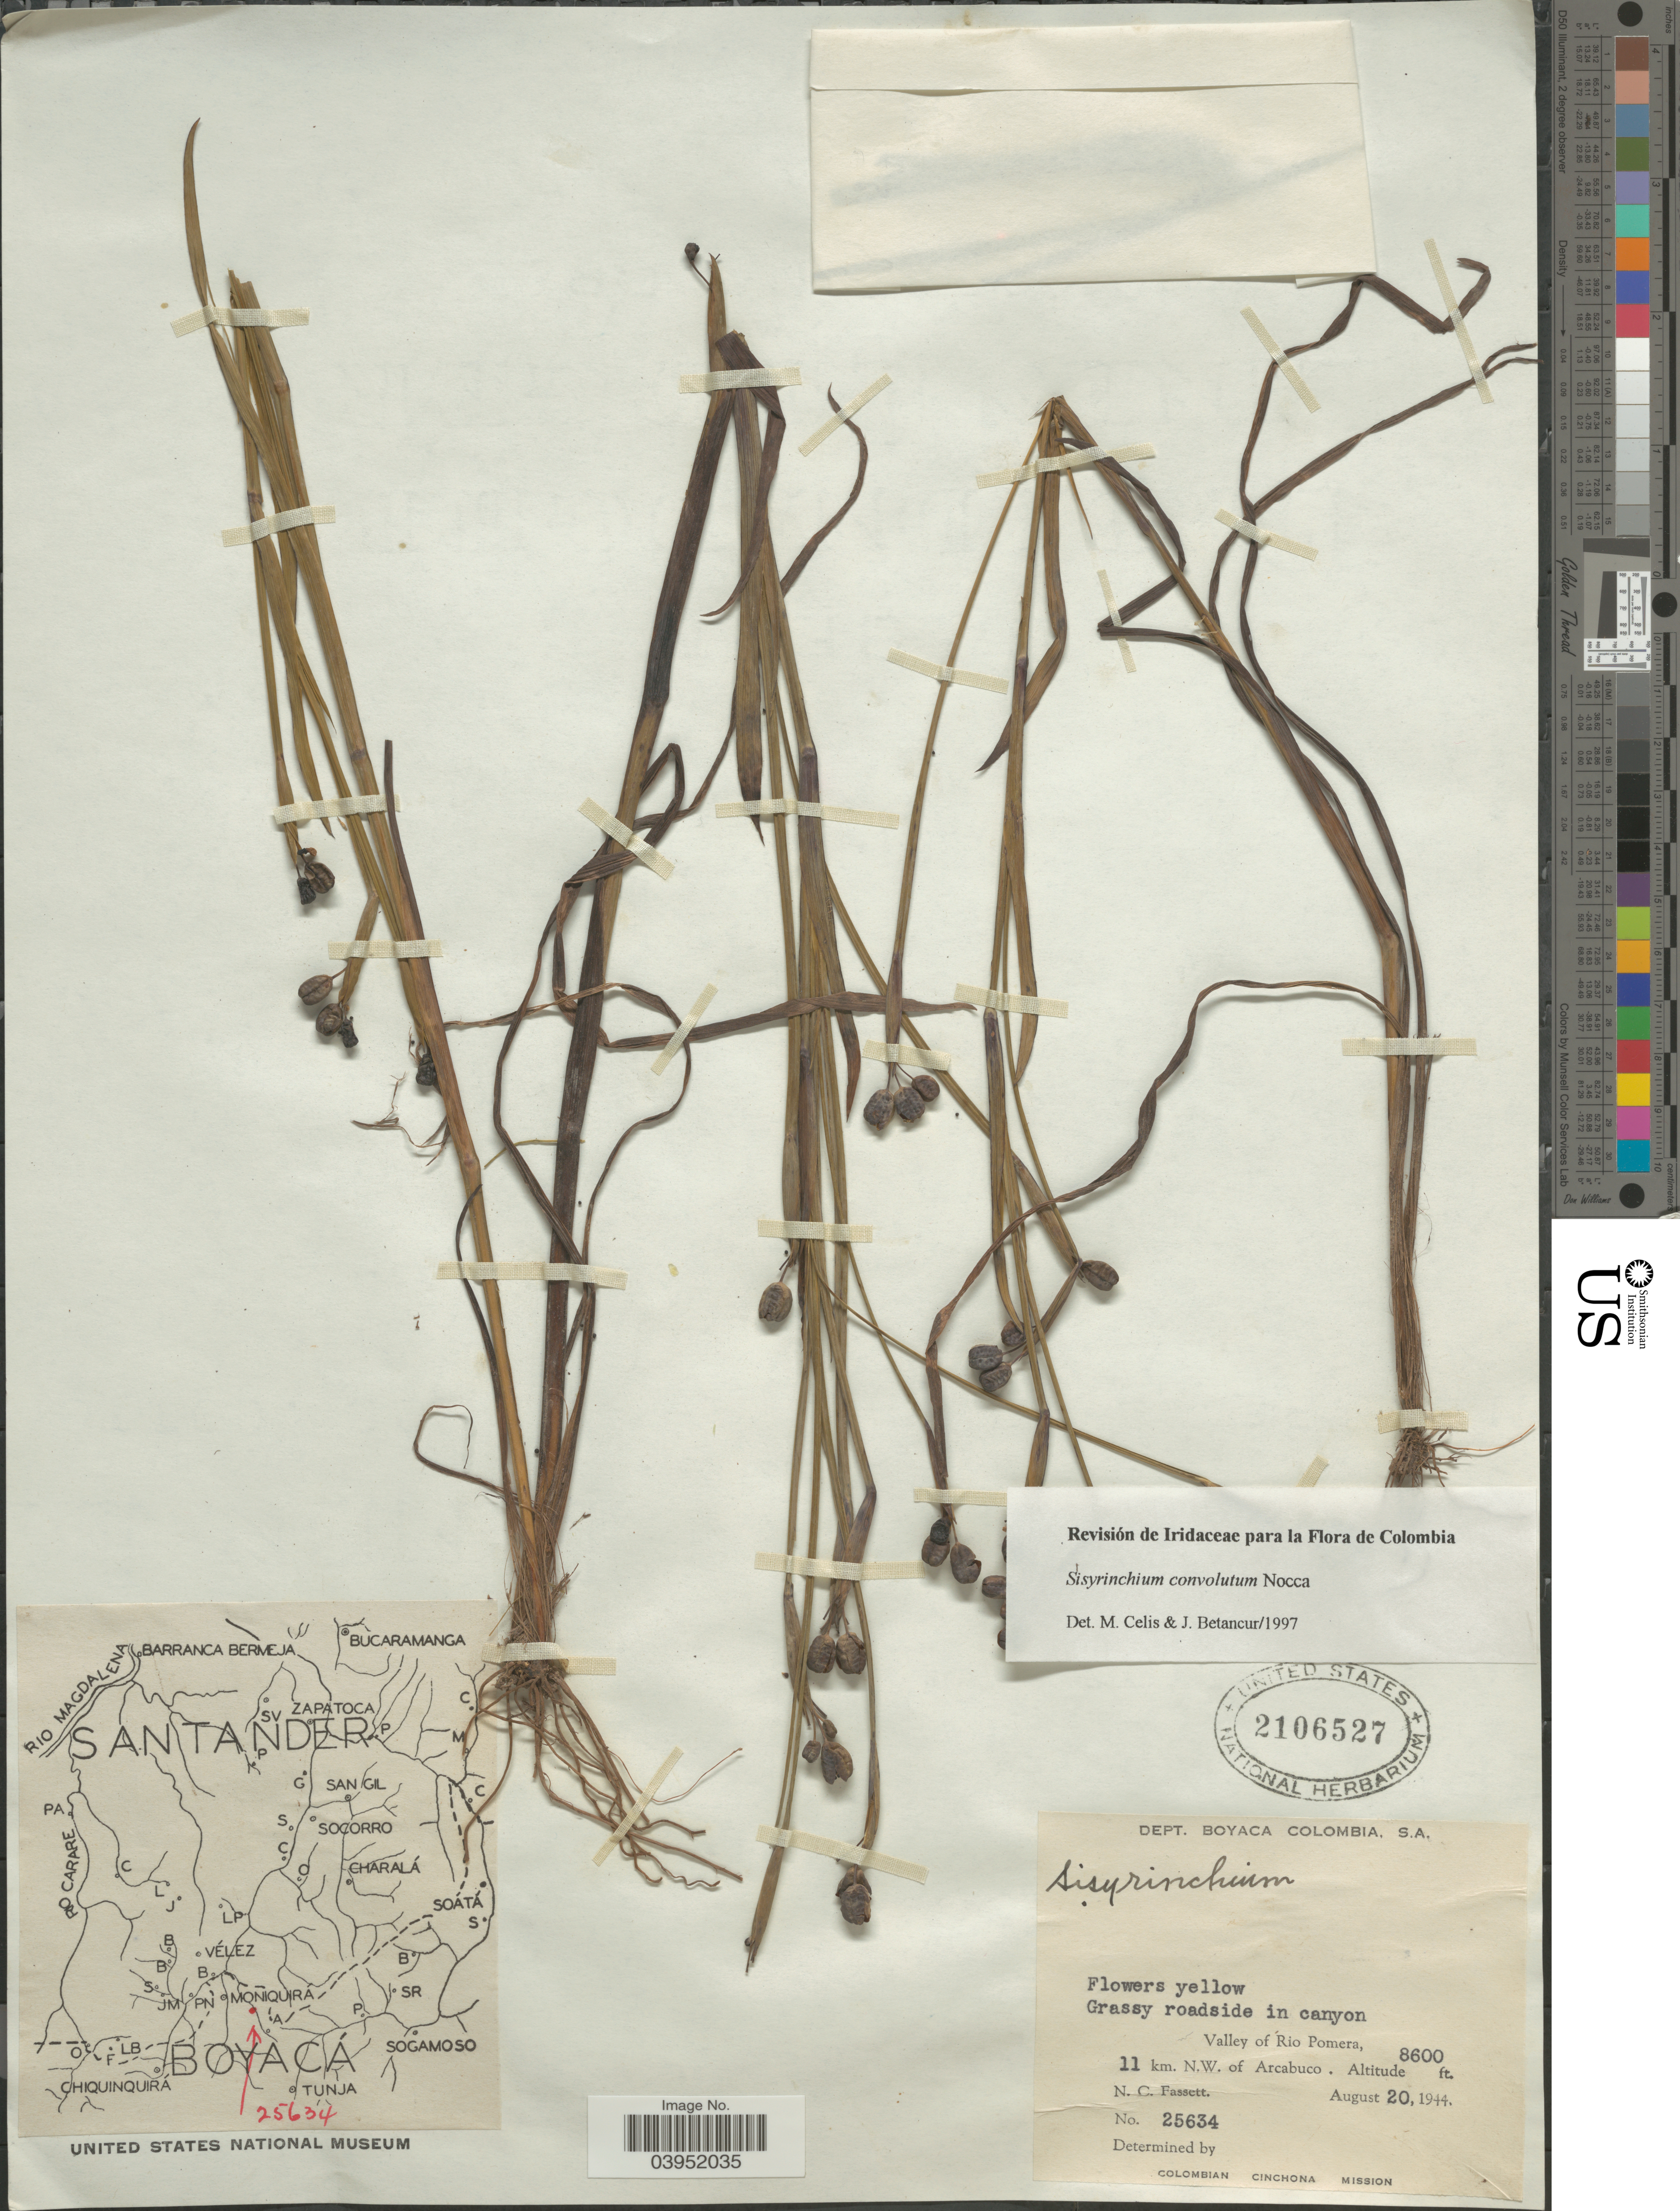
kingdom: Plantae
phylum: Tracheophyta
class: Liliopsida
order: Asparagales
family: Iridaceae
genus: Sisyrinchium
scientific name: Sisyrinchium convolutum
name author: Nocca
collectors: N. C. Fassett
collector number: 25634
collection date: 1944-08-20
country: Colombia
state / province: Boyacá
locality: Dept. Boyaca. Valley of Rio Pomera, 11 km. N.W. of Arcabuco.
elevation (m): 2621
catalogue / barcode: US 2106527